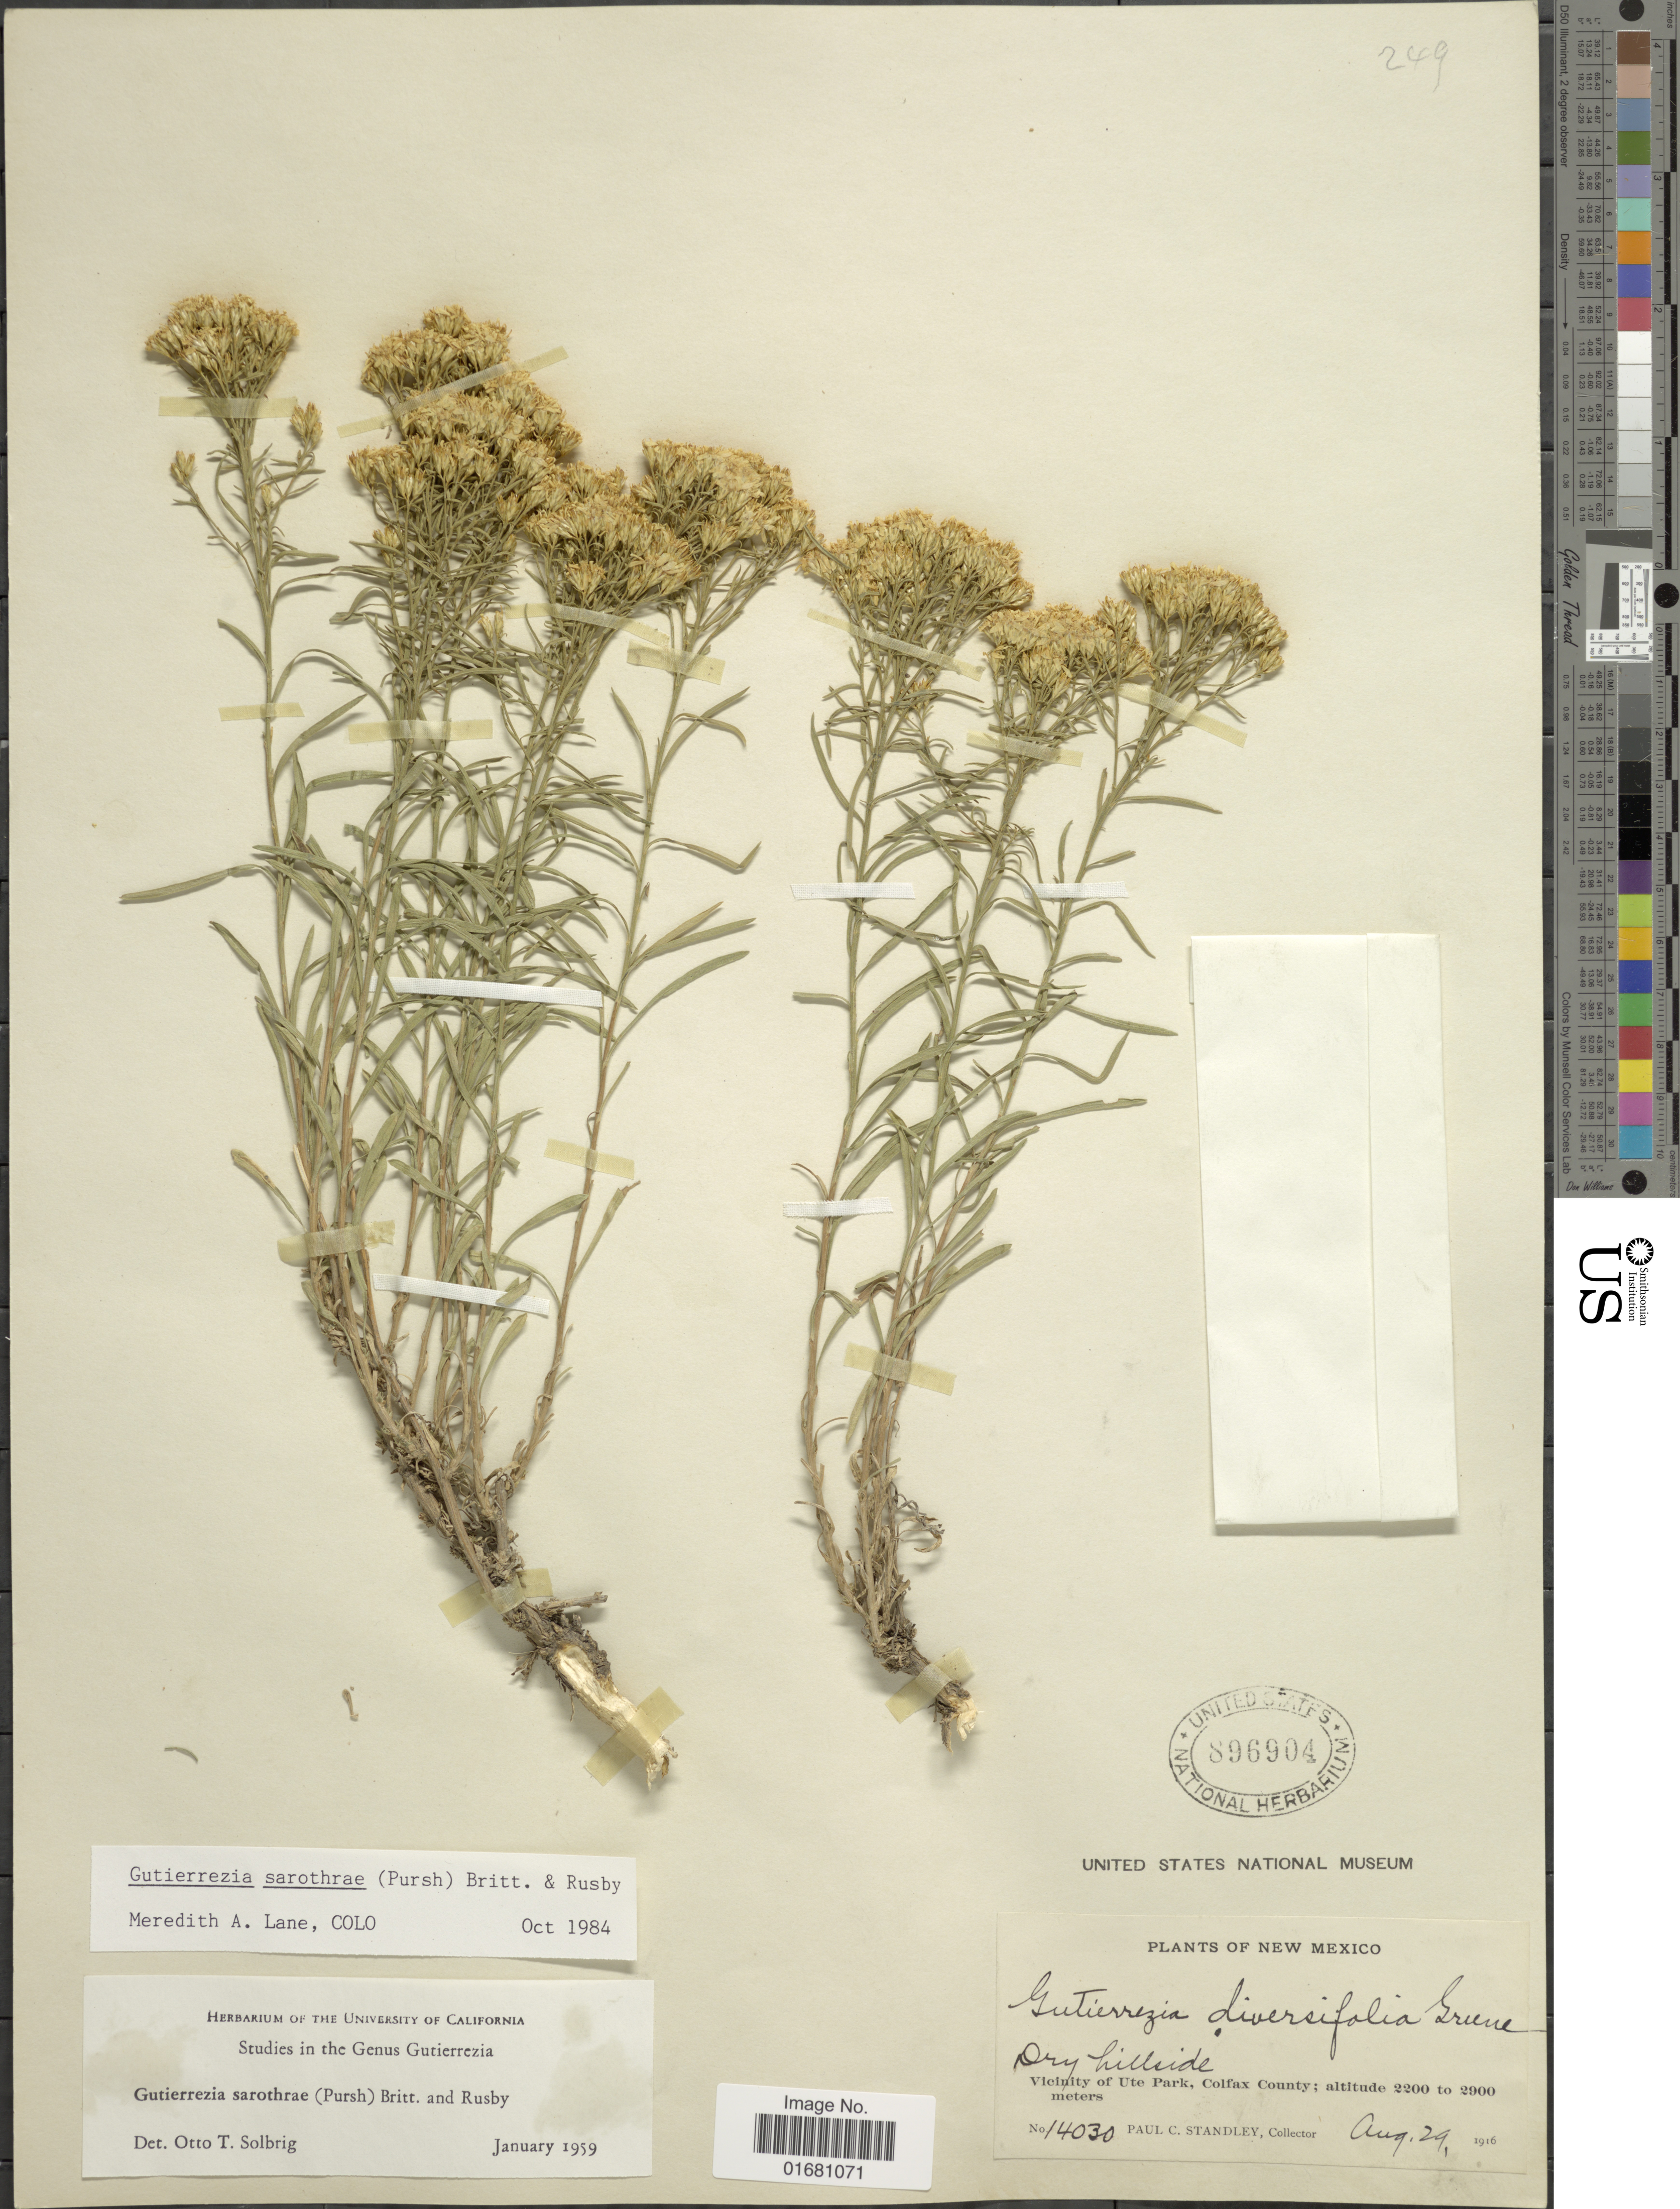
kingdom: Plantae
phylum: Tracheophyta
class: Magnoliopsida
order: Asterales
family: Asteraceae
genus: Gutierrezia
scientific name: Gutierrezia sarothrae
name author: (Pursh) Britton & Rusby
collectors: P. C. Standley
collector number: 14030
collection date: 1916-08-29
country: United States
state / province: New Mexico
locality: Dry hills, Vicinity of Ute Park, Colfax County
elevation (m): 2200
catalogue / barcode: US 896904